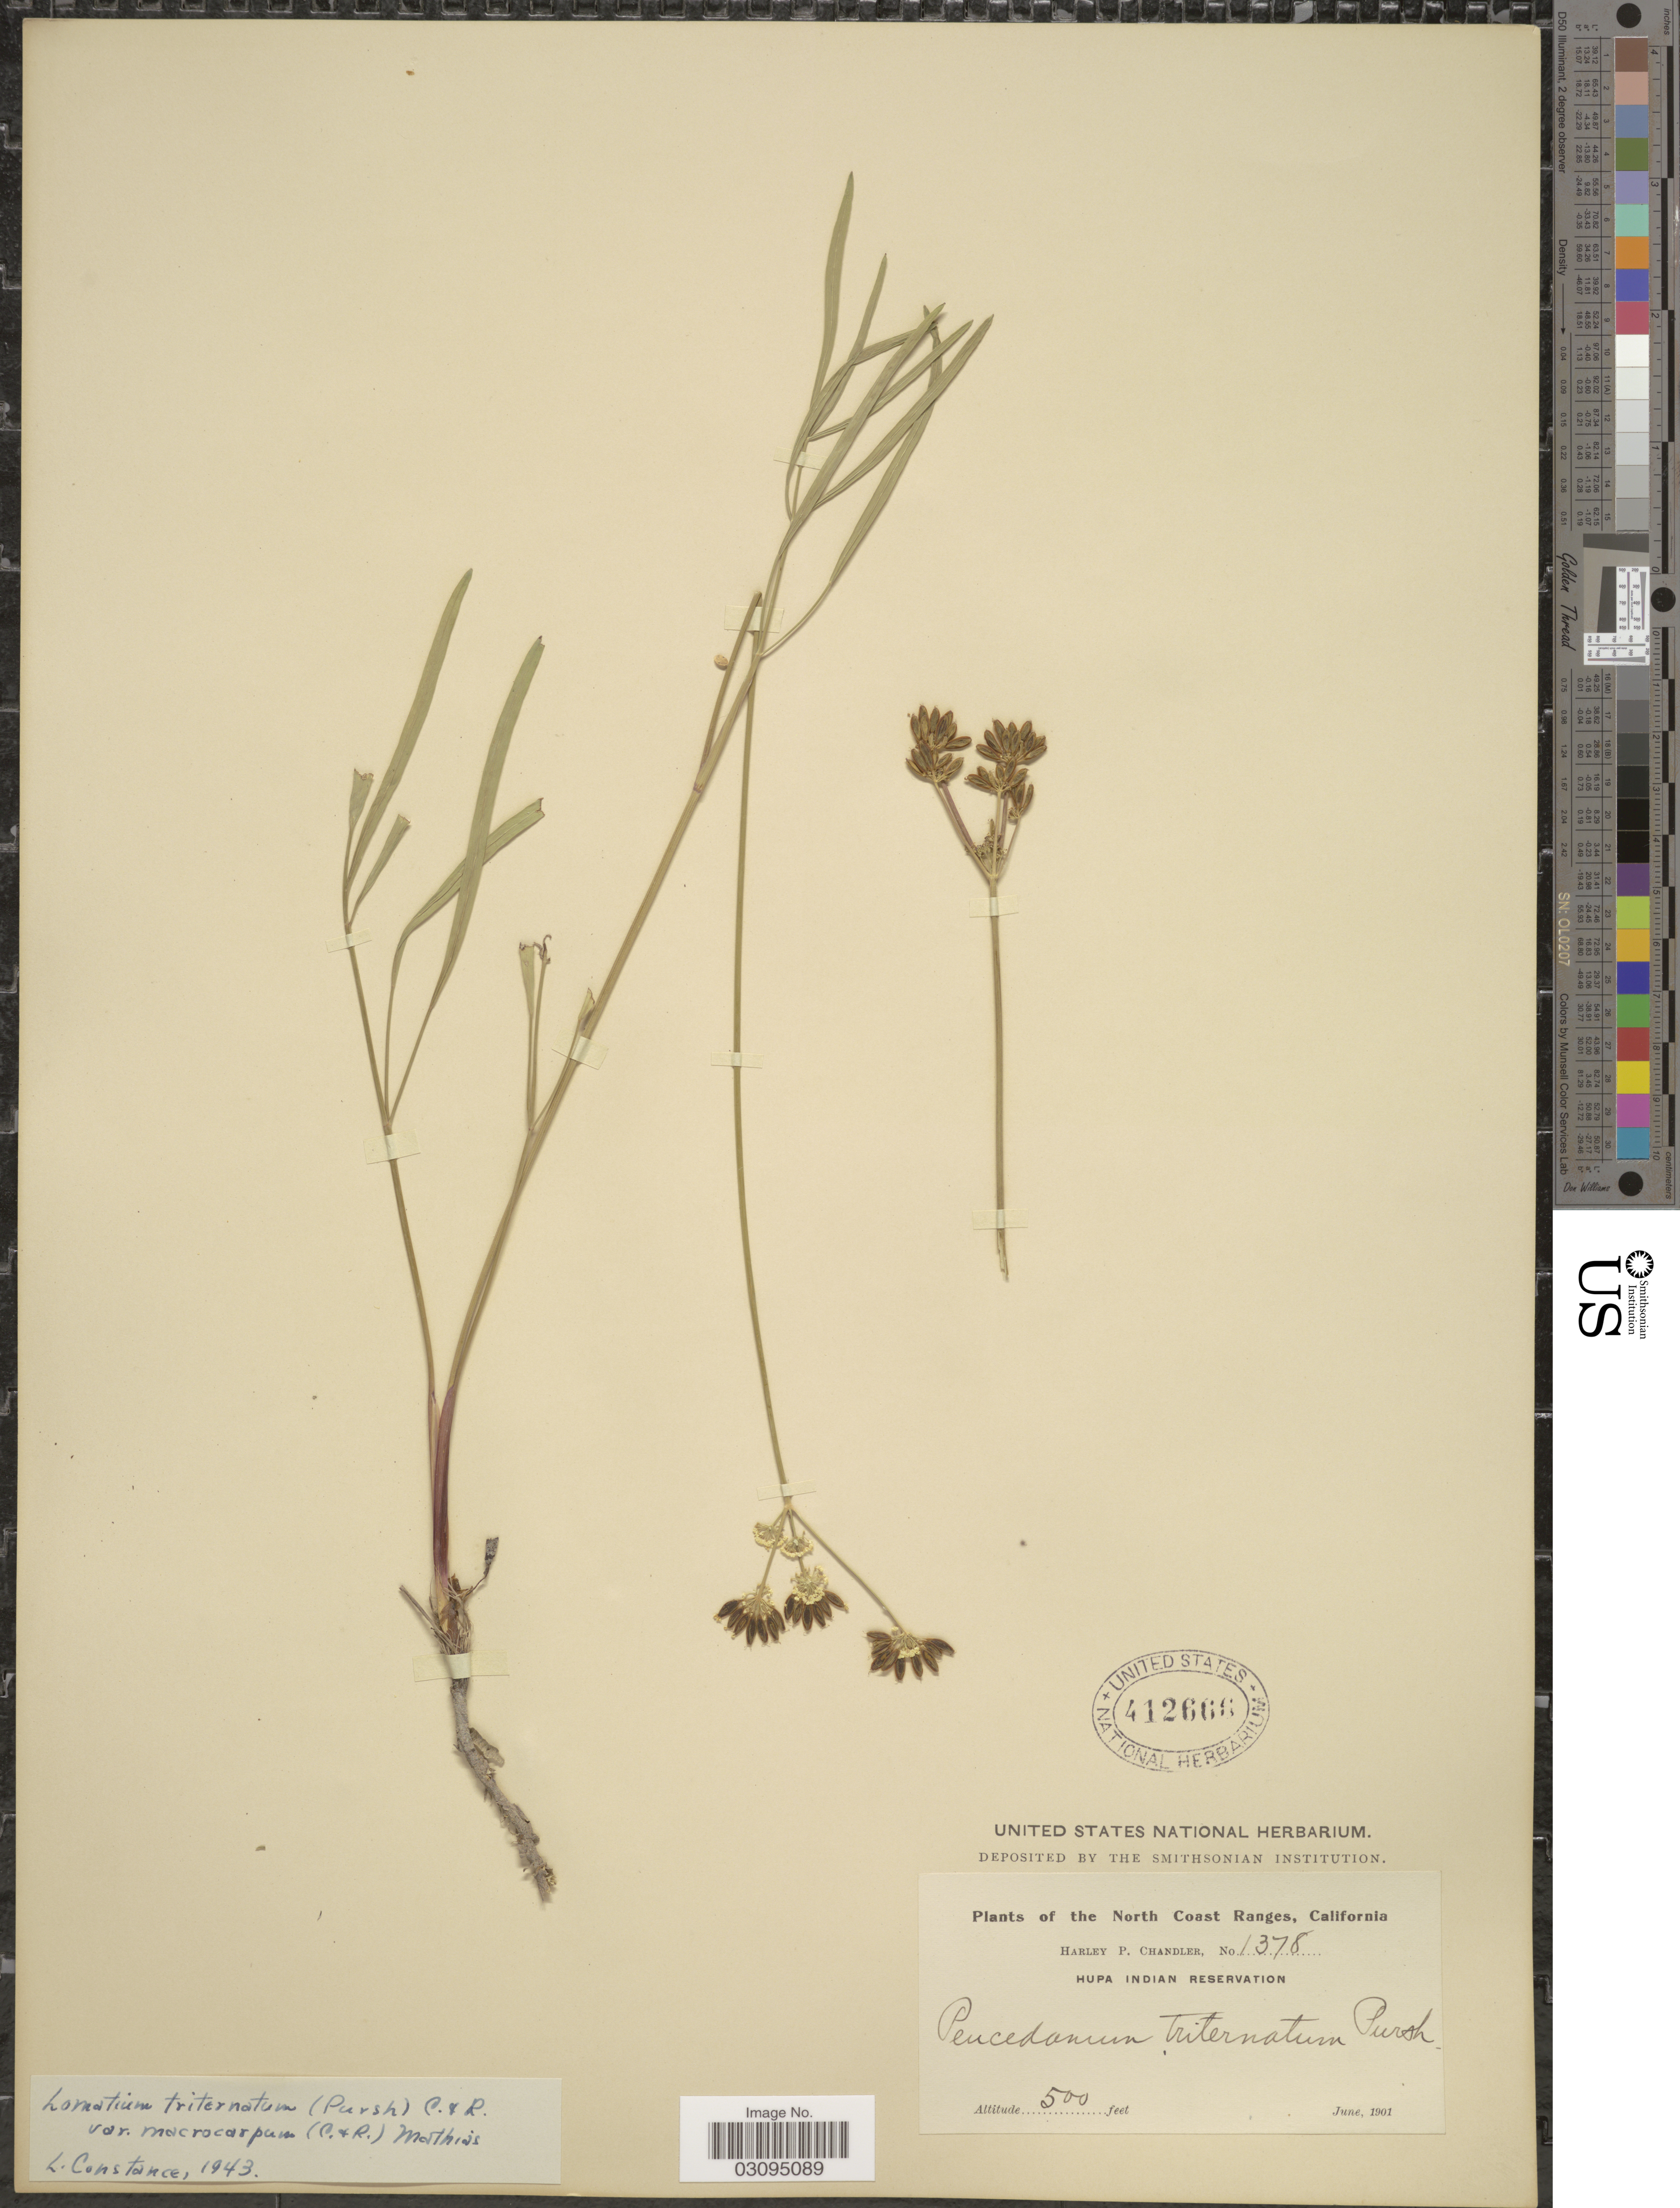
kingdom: Plantae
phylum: Tracheophyta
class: Magnoliopsida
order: Apiales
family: Apiaceae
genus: Lomatium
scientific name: Lomatium triternatum var. macrocarpum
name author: (J.M. Coult. & Rose) Mathias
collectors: H. Chandler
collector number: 1378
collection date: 1901-06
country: United States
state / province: California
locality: The North Coast Ranges, Hupa Indian Reservation.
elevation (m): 152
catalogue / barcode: US 412666